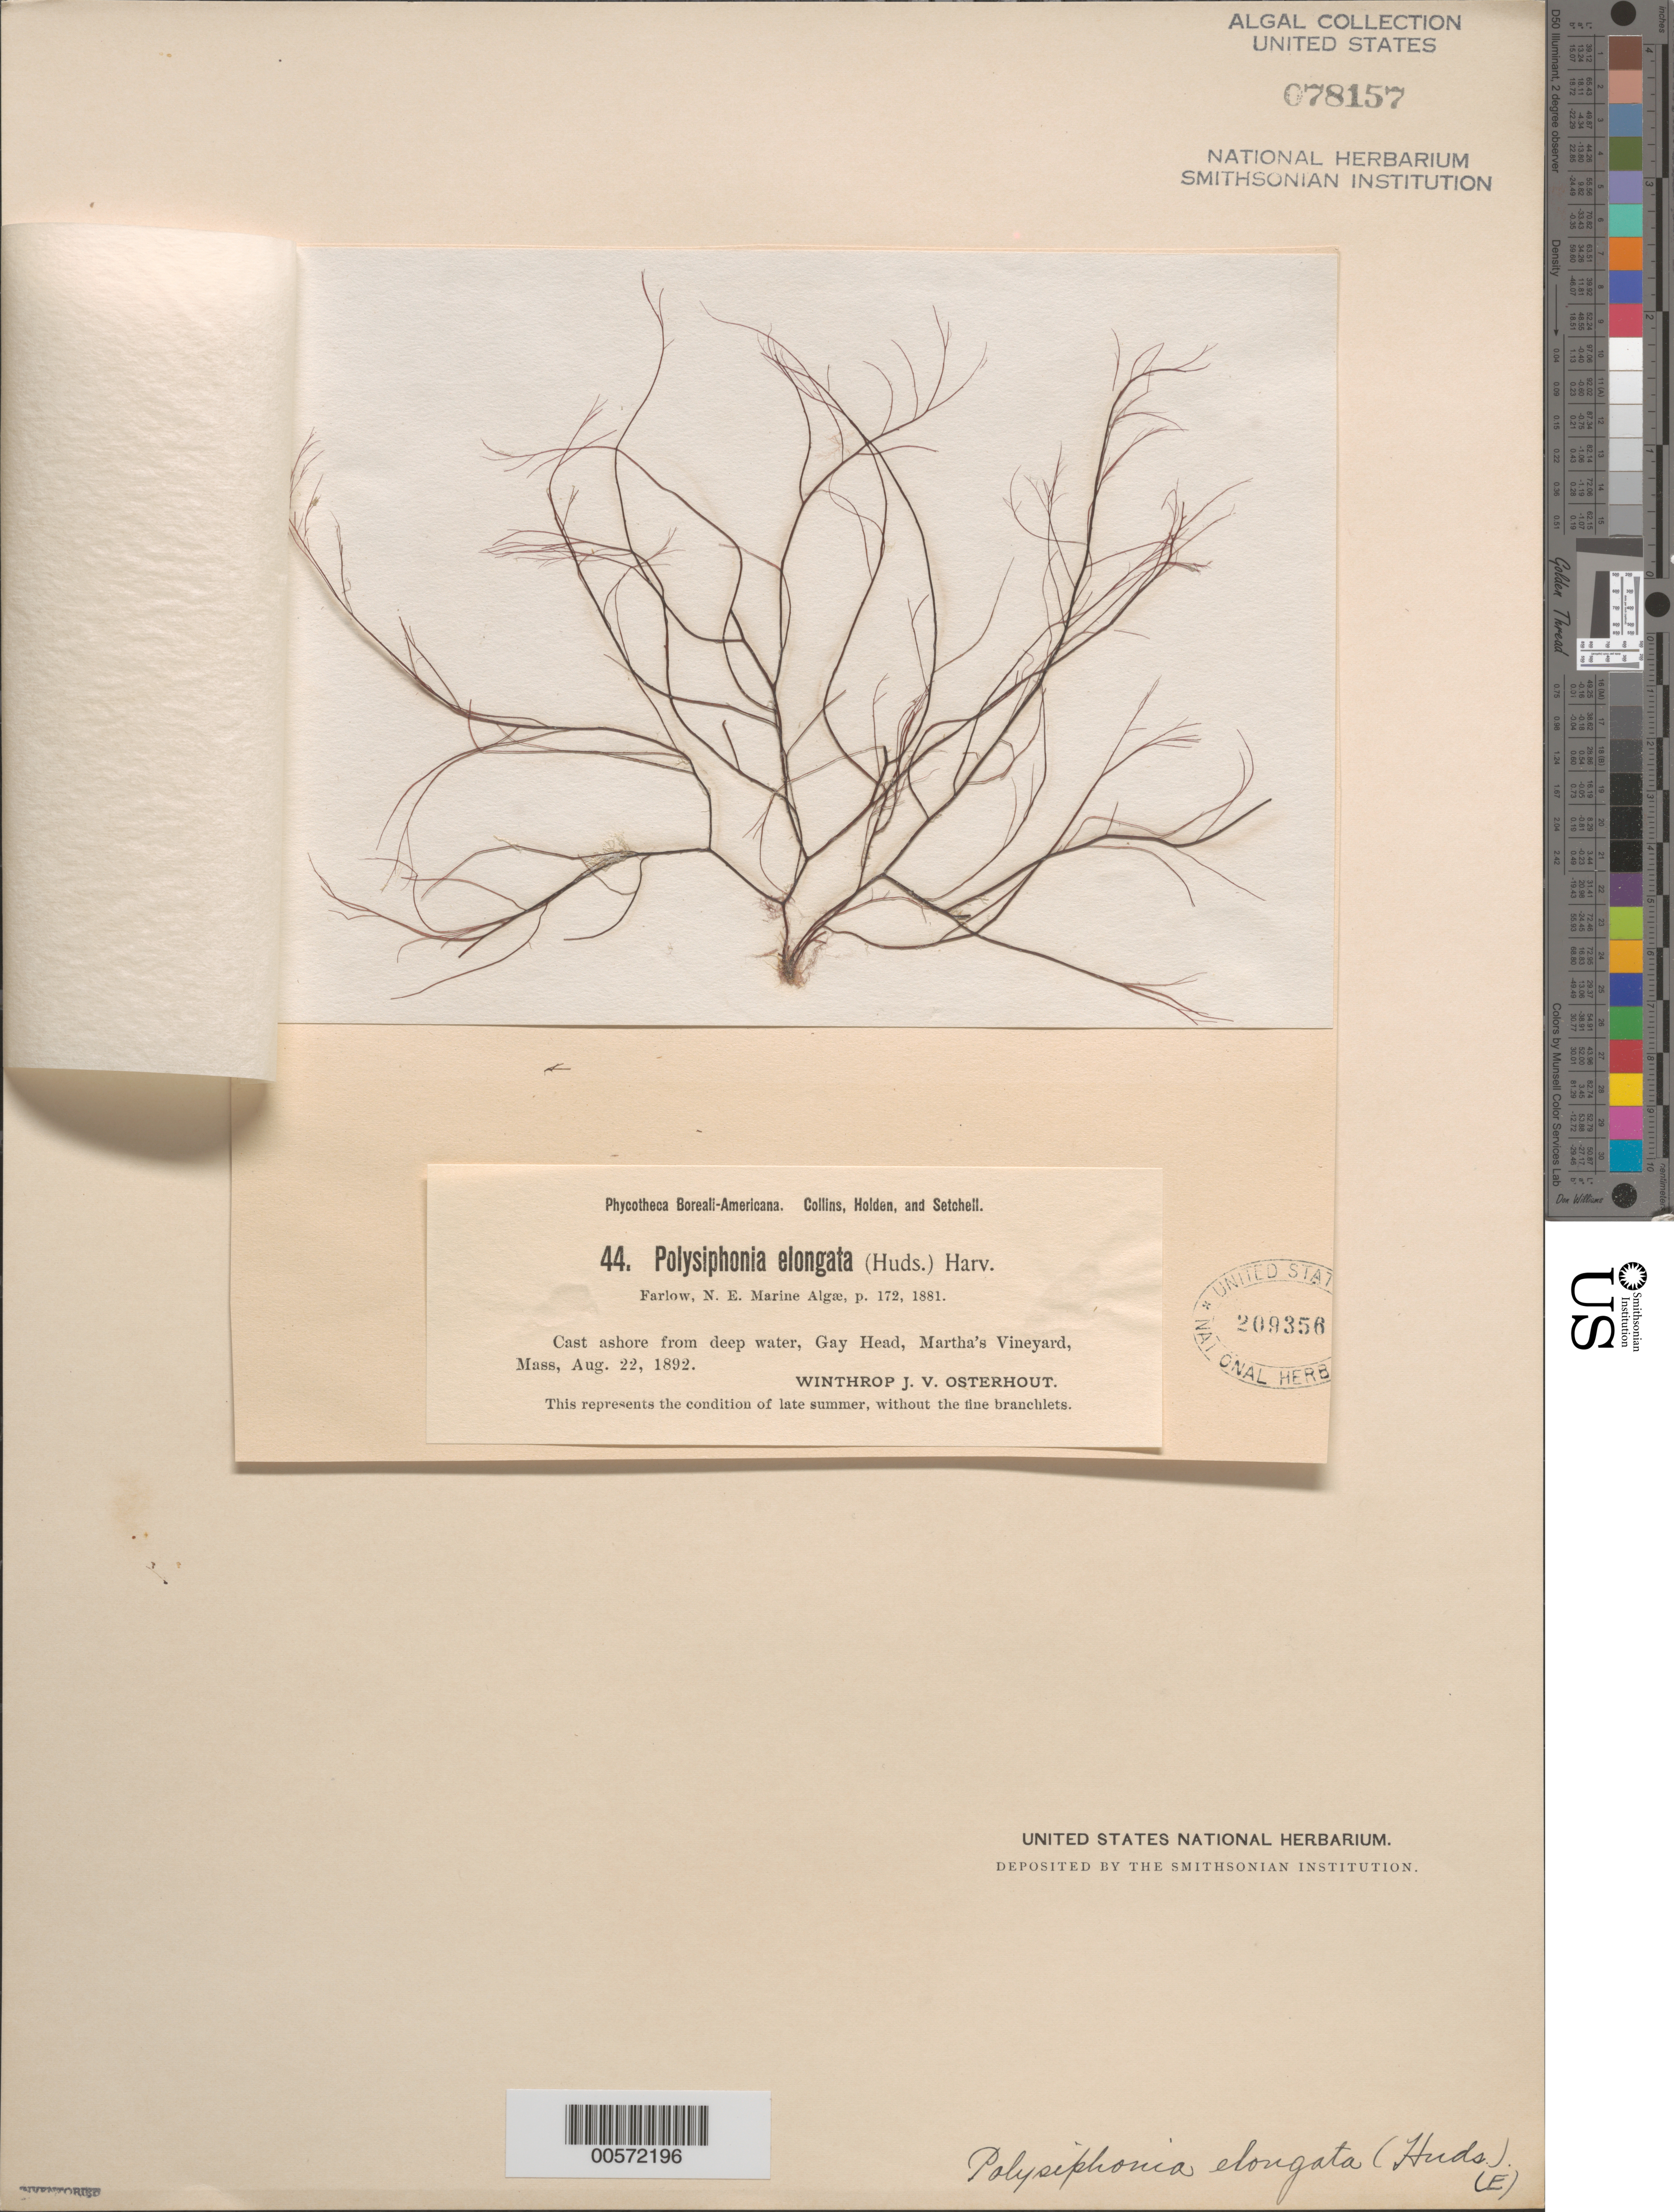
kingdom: Plantae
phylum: Rhodophyta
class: Florideophyceae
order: Ceramiales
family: Rhodomelaceae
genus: Carradoriella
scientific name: Carradoriella elongata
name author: (Hudson) Savoie & G.W. Saunders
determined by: Algae name updating Project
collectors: W. Osterhout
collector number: PB-A 44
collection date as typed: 22 Aug 1892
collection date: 1892-08-22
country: United States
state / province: Massachusetts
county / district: Dukes County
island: Martha's Vineyard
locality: Gay Head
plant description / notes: Collins, Holden & Setchell, Phycotheca Boreali-Americana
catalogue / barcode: US 78157